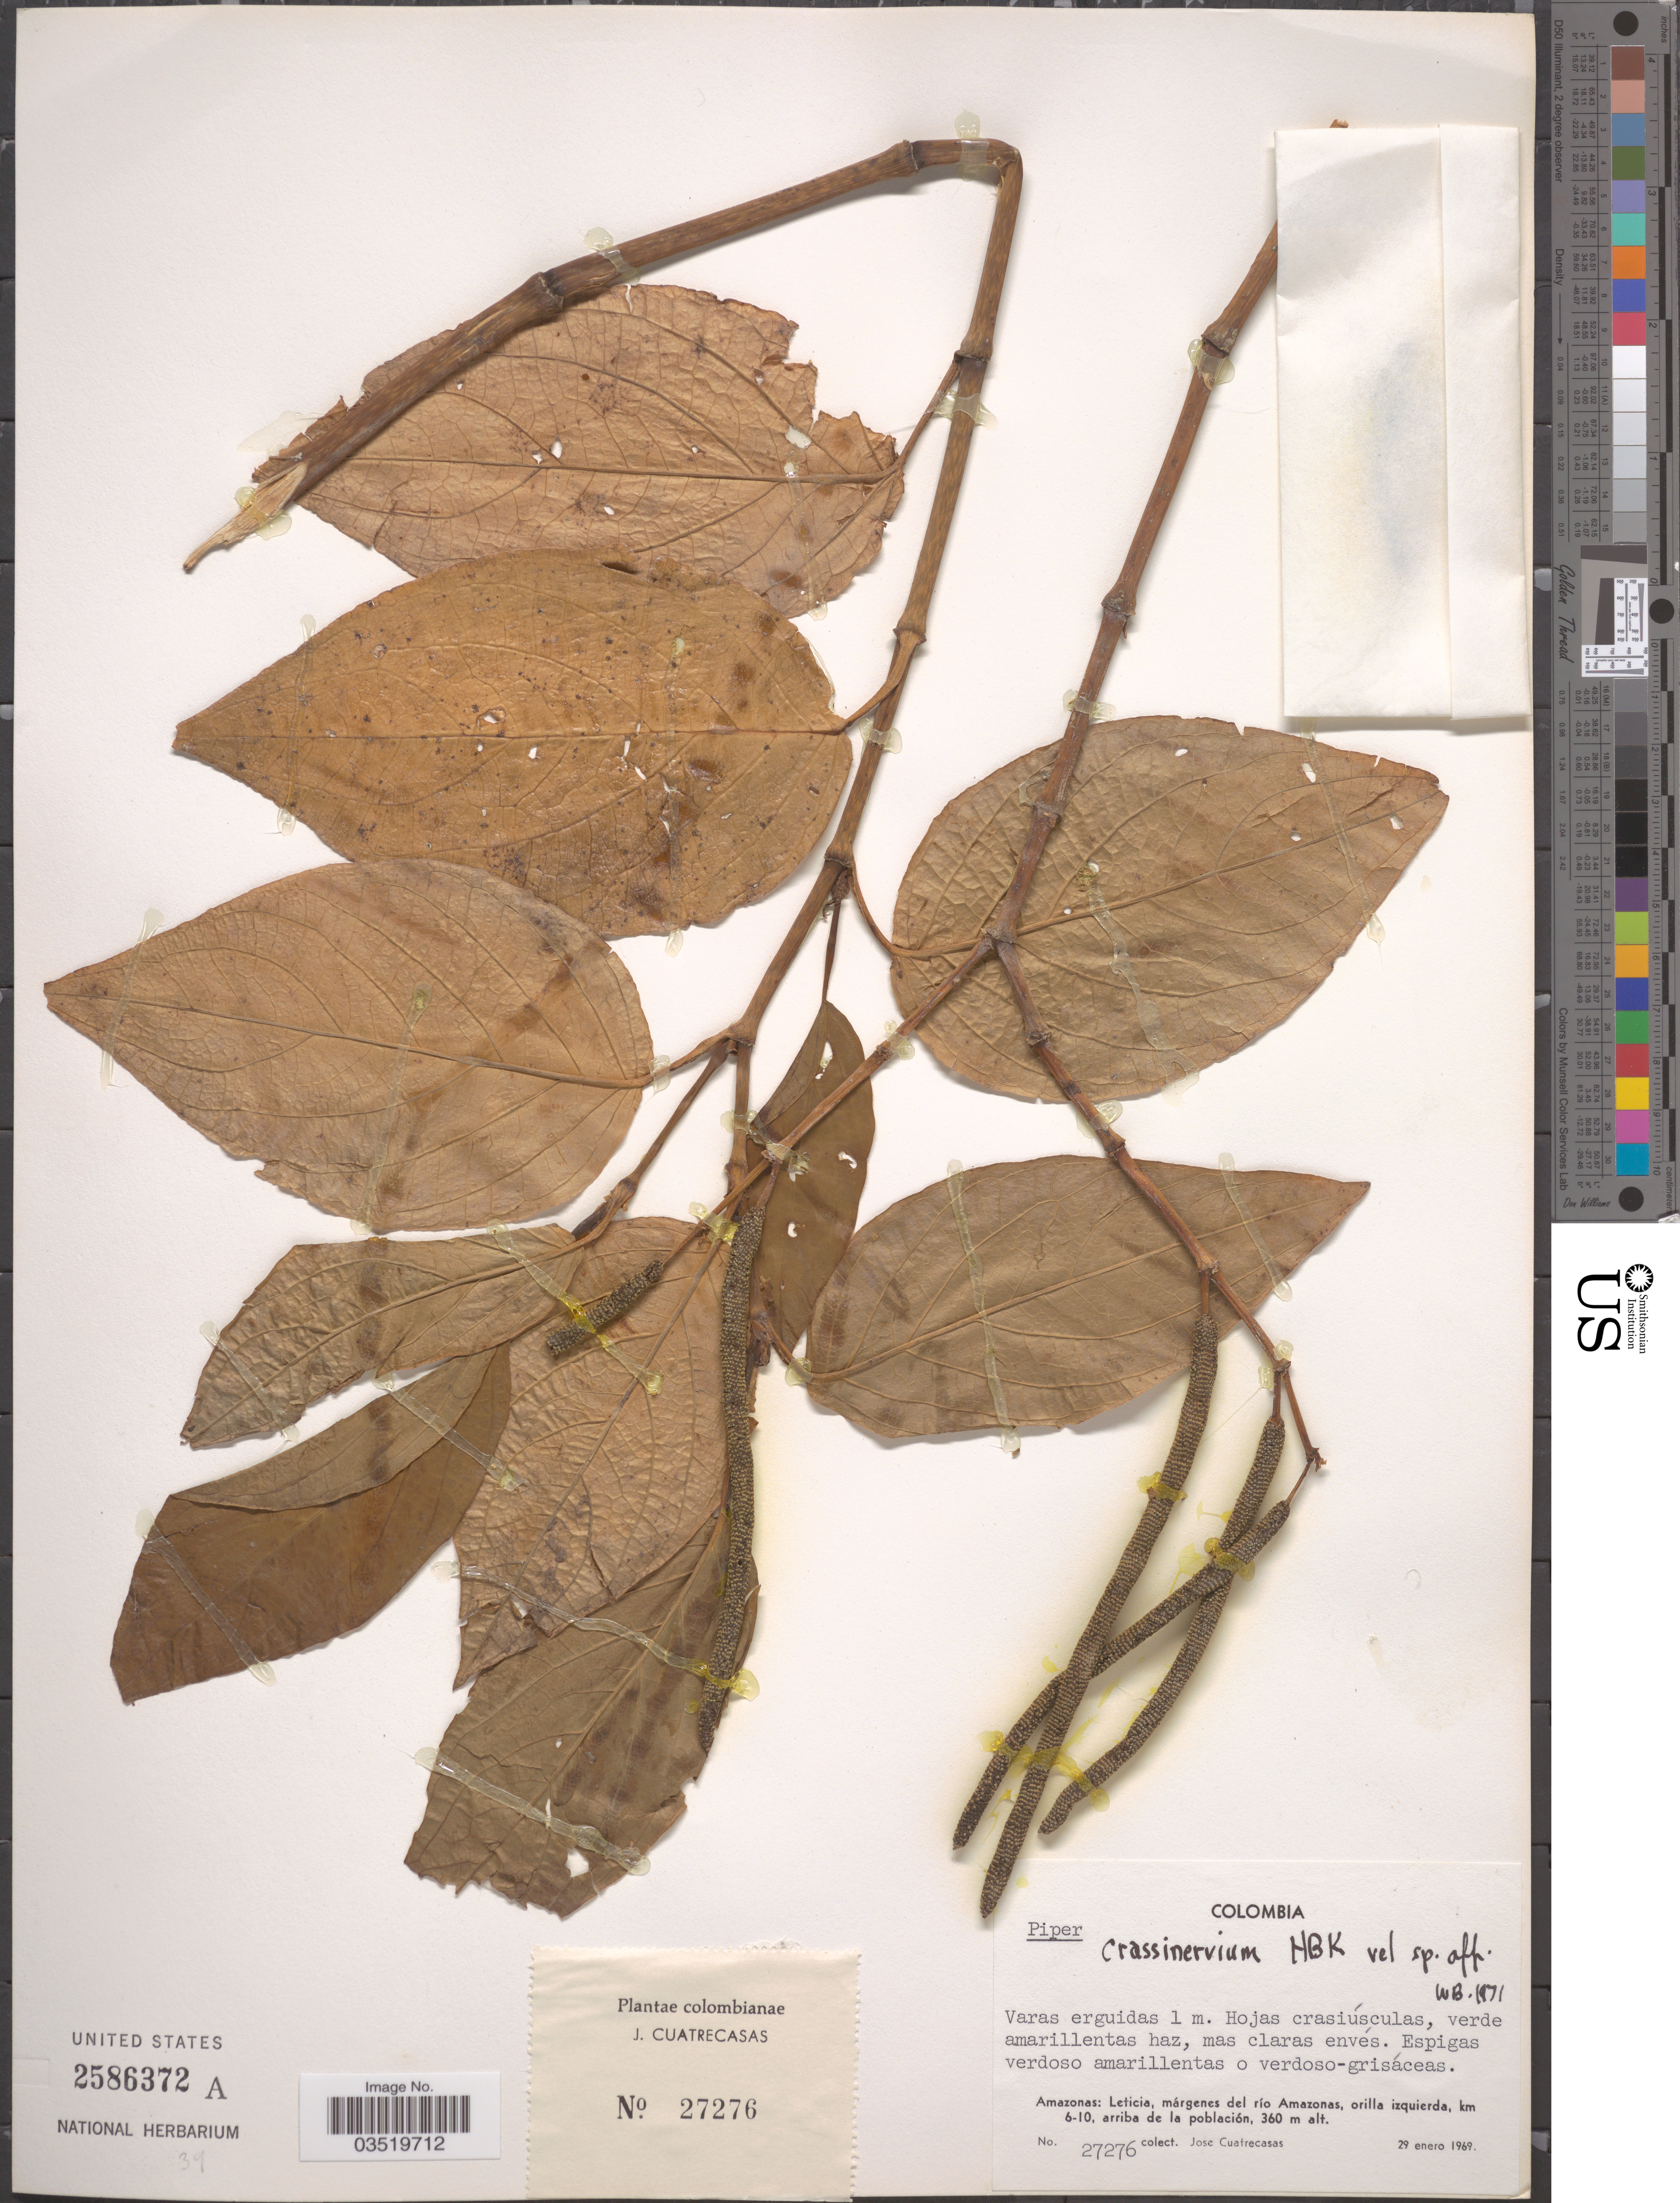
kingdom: Plantae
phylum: Tracheophyta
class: Magnoliopsida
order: Piperales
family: Piperaceae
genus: Piper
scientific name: Piper crassinervium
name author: Kunth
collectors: J. Cuatrecasas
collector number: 27276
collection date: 1969-01-29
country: Colombia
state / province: Amazônas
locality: Leticia, márgenes del río Amazonas, orilla izquierda, km 6-10, arriba de la población.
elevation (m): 360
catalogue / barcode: US 2586372A